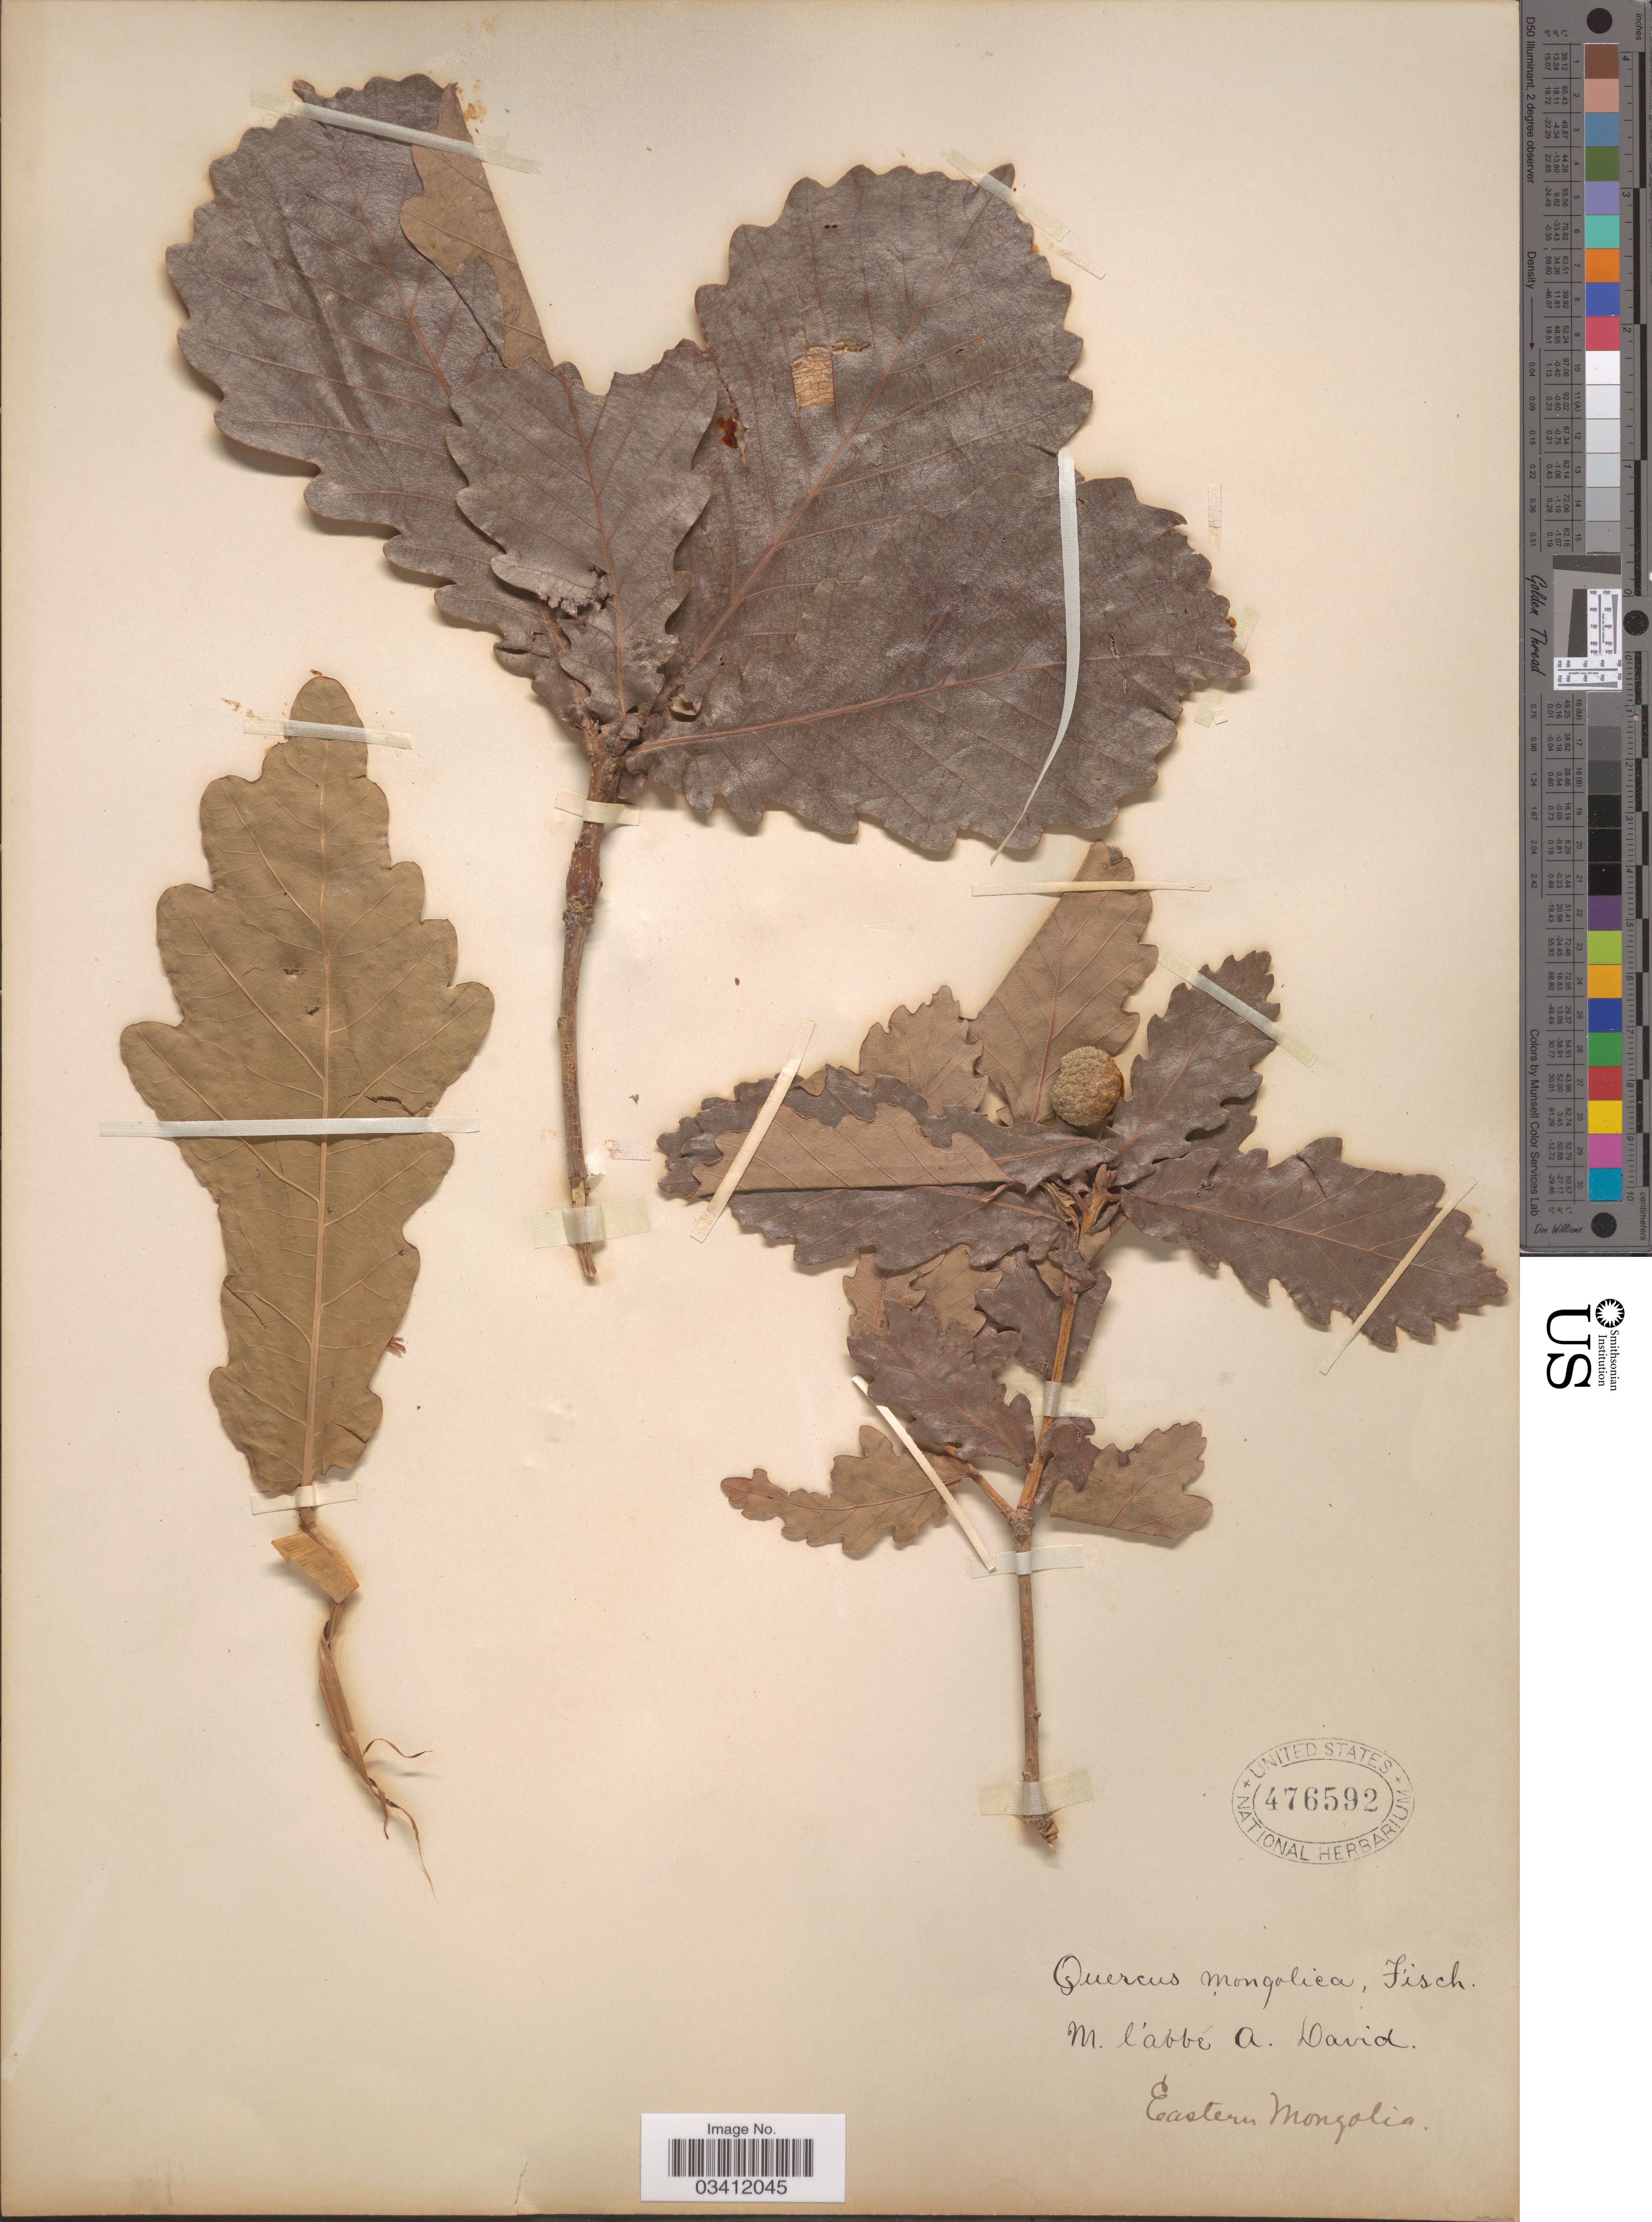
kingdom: Plantae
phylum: Tracheophyta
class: Magnoliopsida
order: Fagales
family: Fagaceae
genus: Quercus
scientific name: Quercus mongolica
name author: Fisch. ex Ledeb.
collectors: A. J. P. David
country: Mongolia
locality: Eastern Mongolia.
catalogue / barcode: US 476592